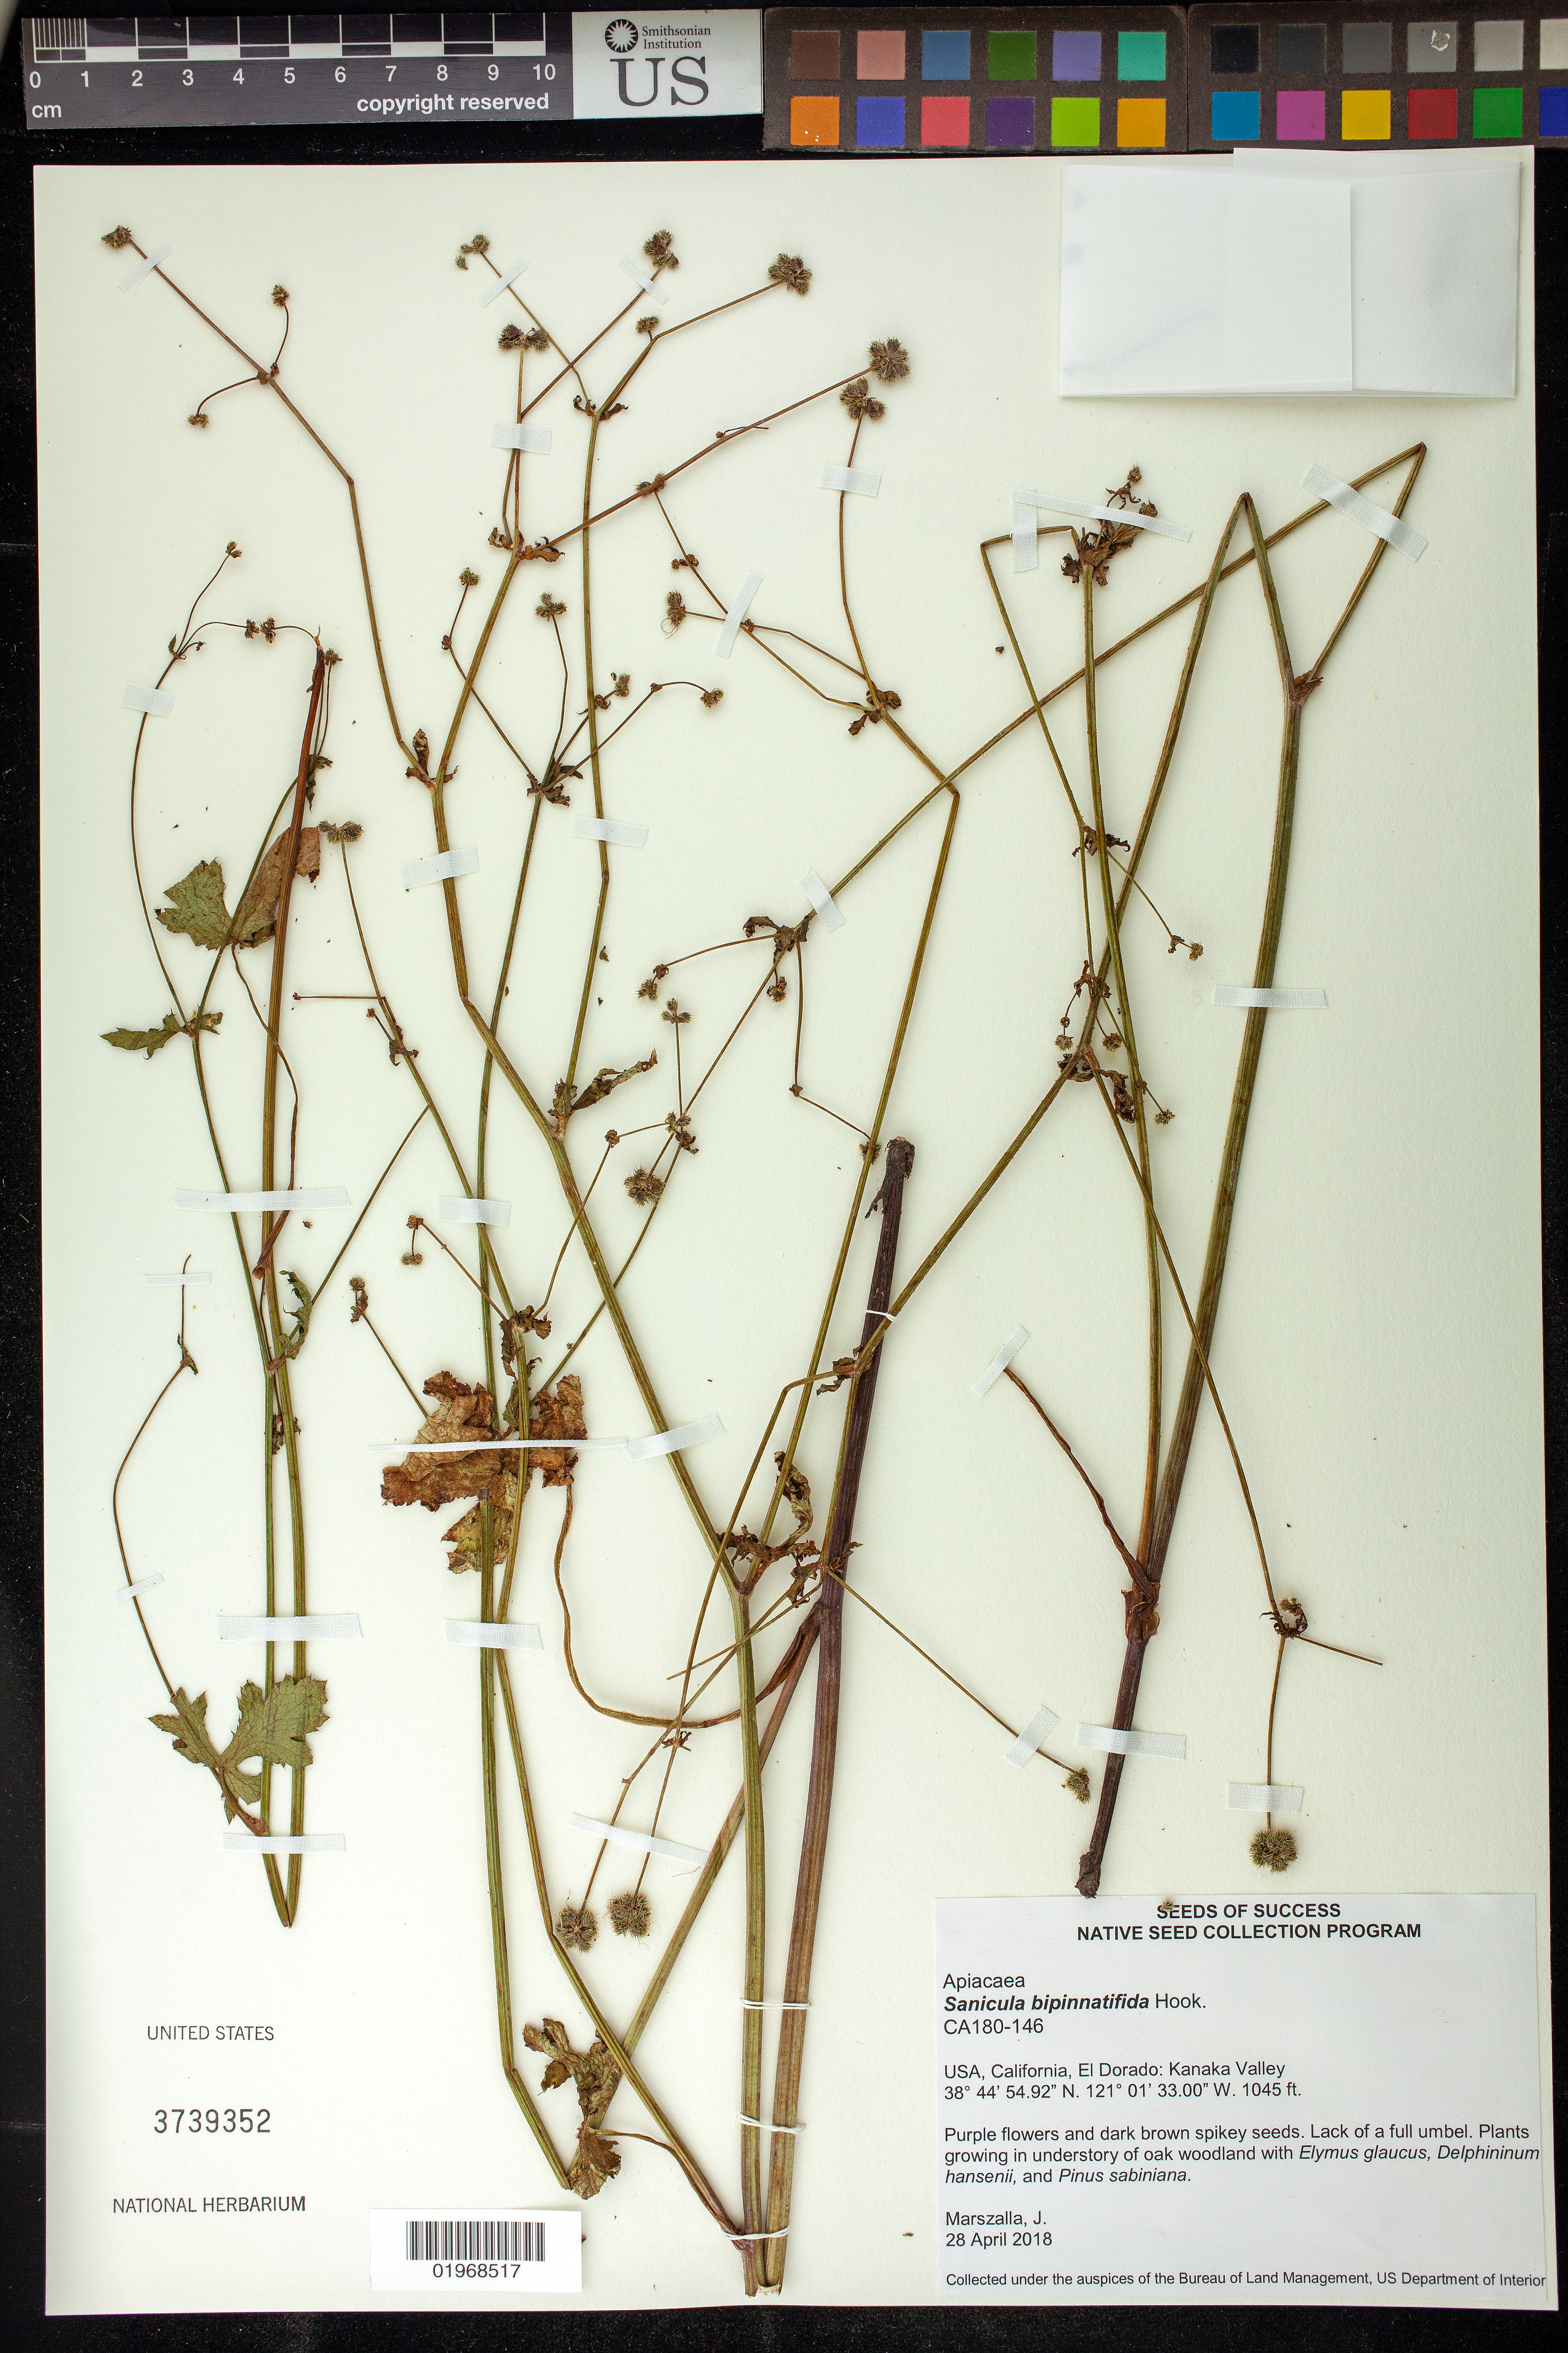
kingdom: Plantae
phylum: Tracheophyta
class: Magnoliopsida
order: Apiales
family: Apiaceae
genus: Sanicula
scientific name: Sanicula bipinnatifida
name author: Douglas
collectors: J. Marszalla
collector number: CA180-146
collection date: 2018-04-28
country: United States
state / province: California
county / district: El Dorado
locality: Kanaka Valley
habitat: Understory of oak woodland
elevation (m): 319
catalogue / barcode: US 3739352